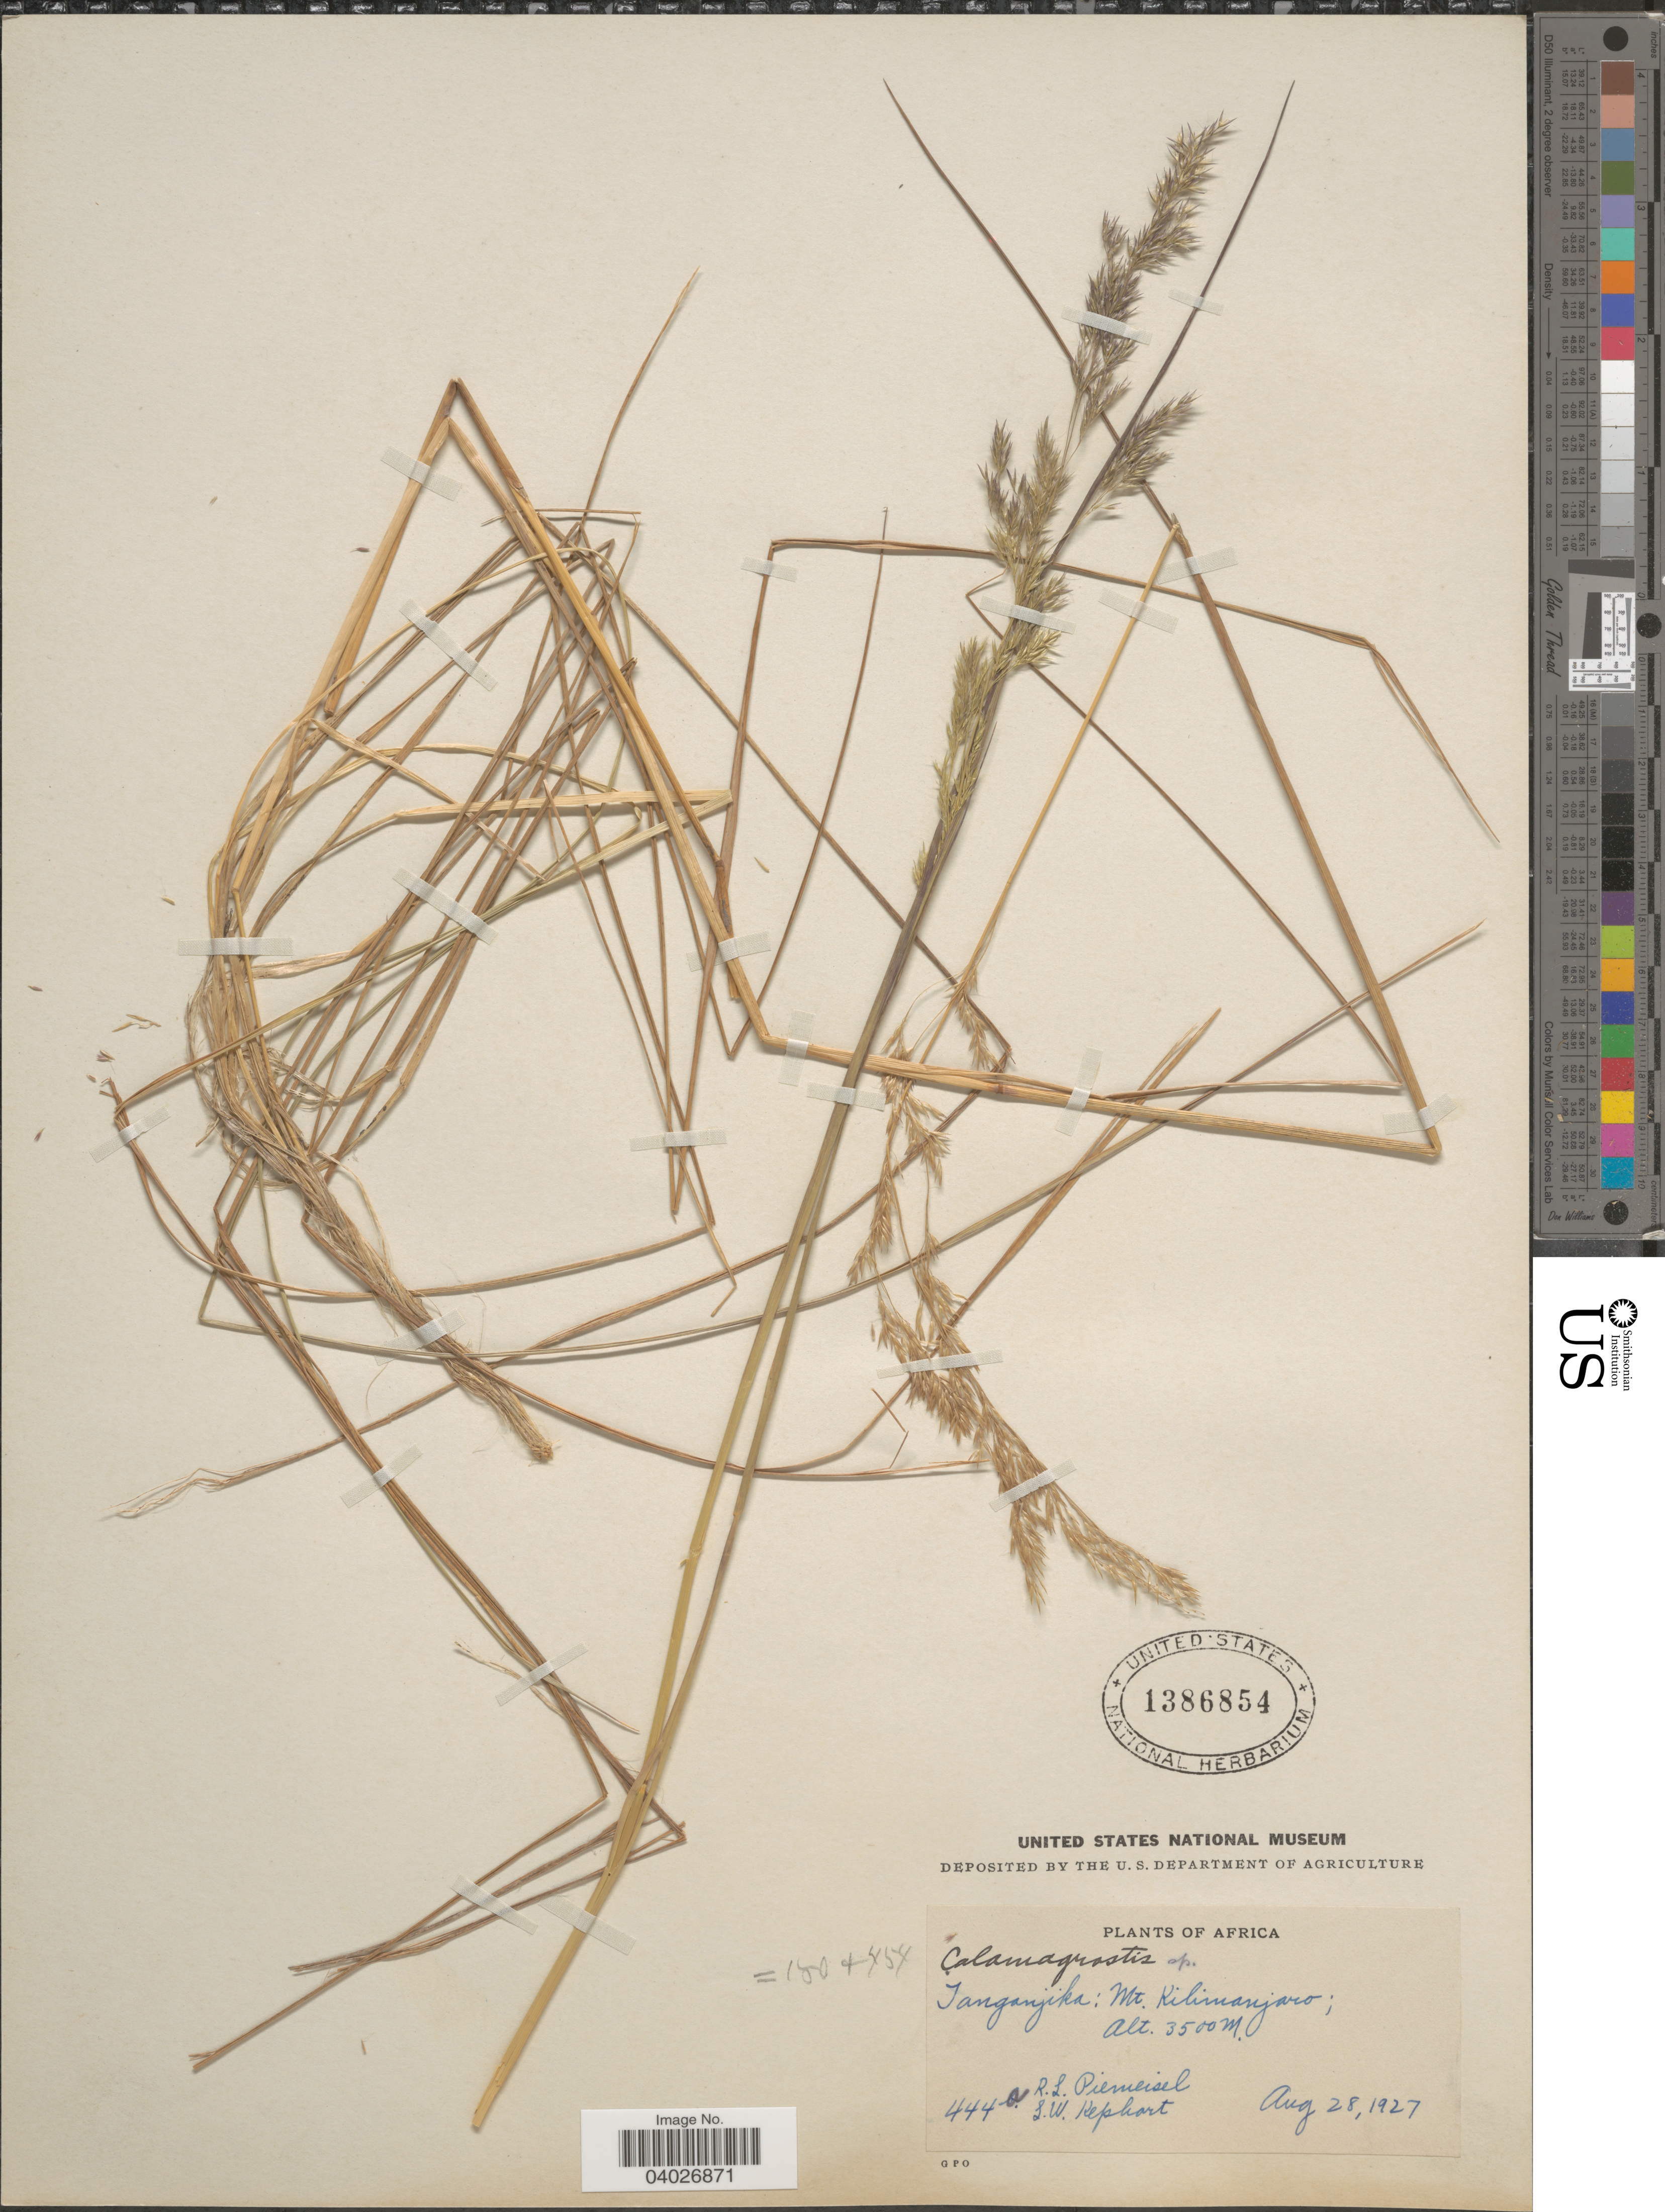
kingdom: Plantae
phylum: Tracheophyta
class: Liliopsida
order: Poales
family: Poaceae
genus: Agrostis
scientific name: Agrostis producta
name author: Pilg.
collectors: R. L. Piemeisel & L. W. Kephart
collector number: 444a*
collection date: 1927-08-28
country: Tanzania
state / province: Kilimanjaro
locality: Tanganjika: Mt. Kilimanjaro.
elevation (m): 3500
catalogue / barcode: US 1386854